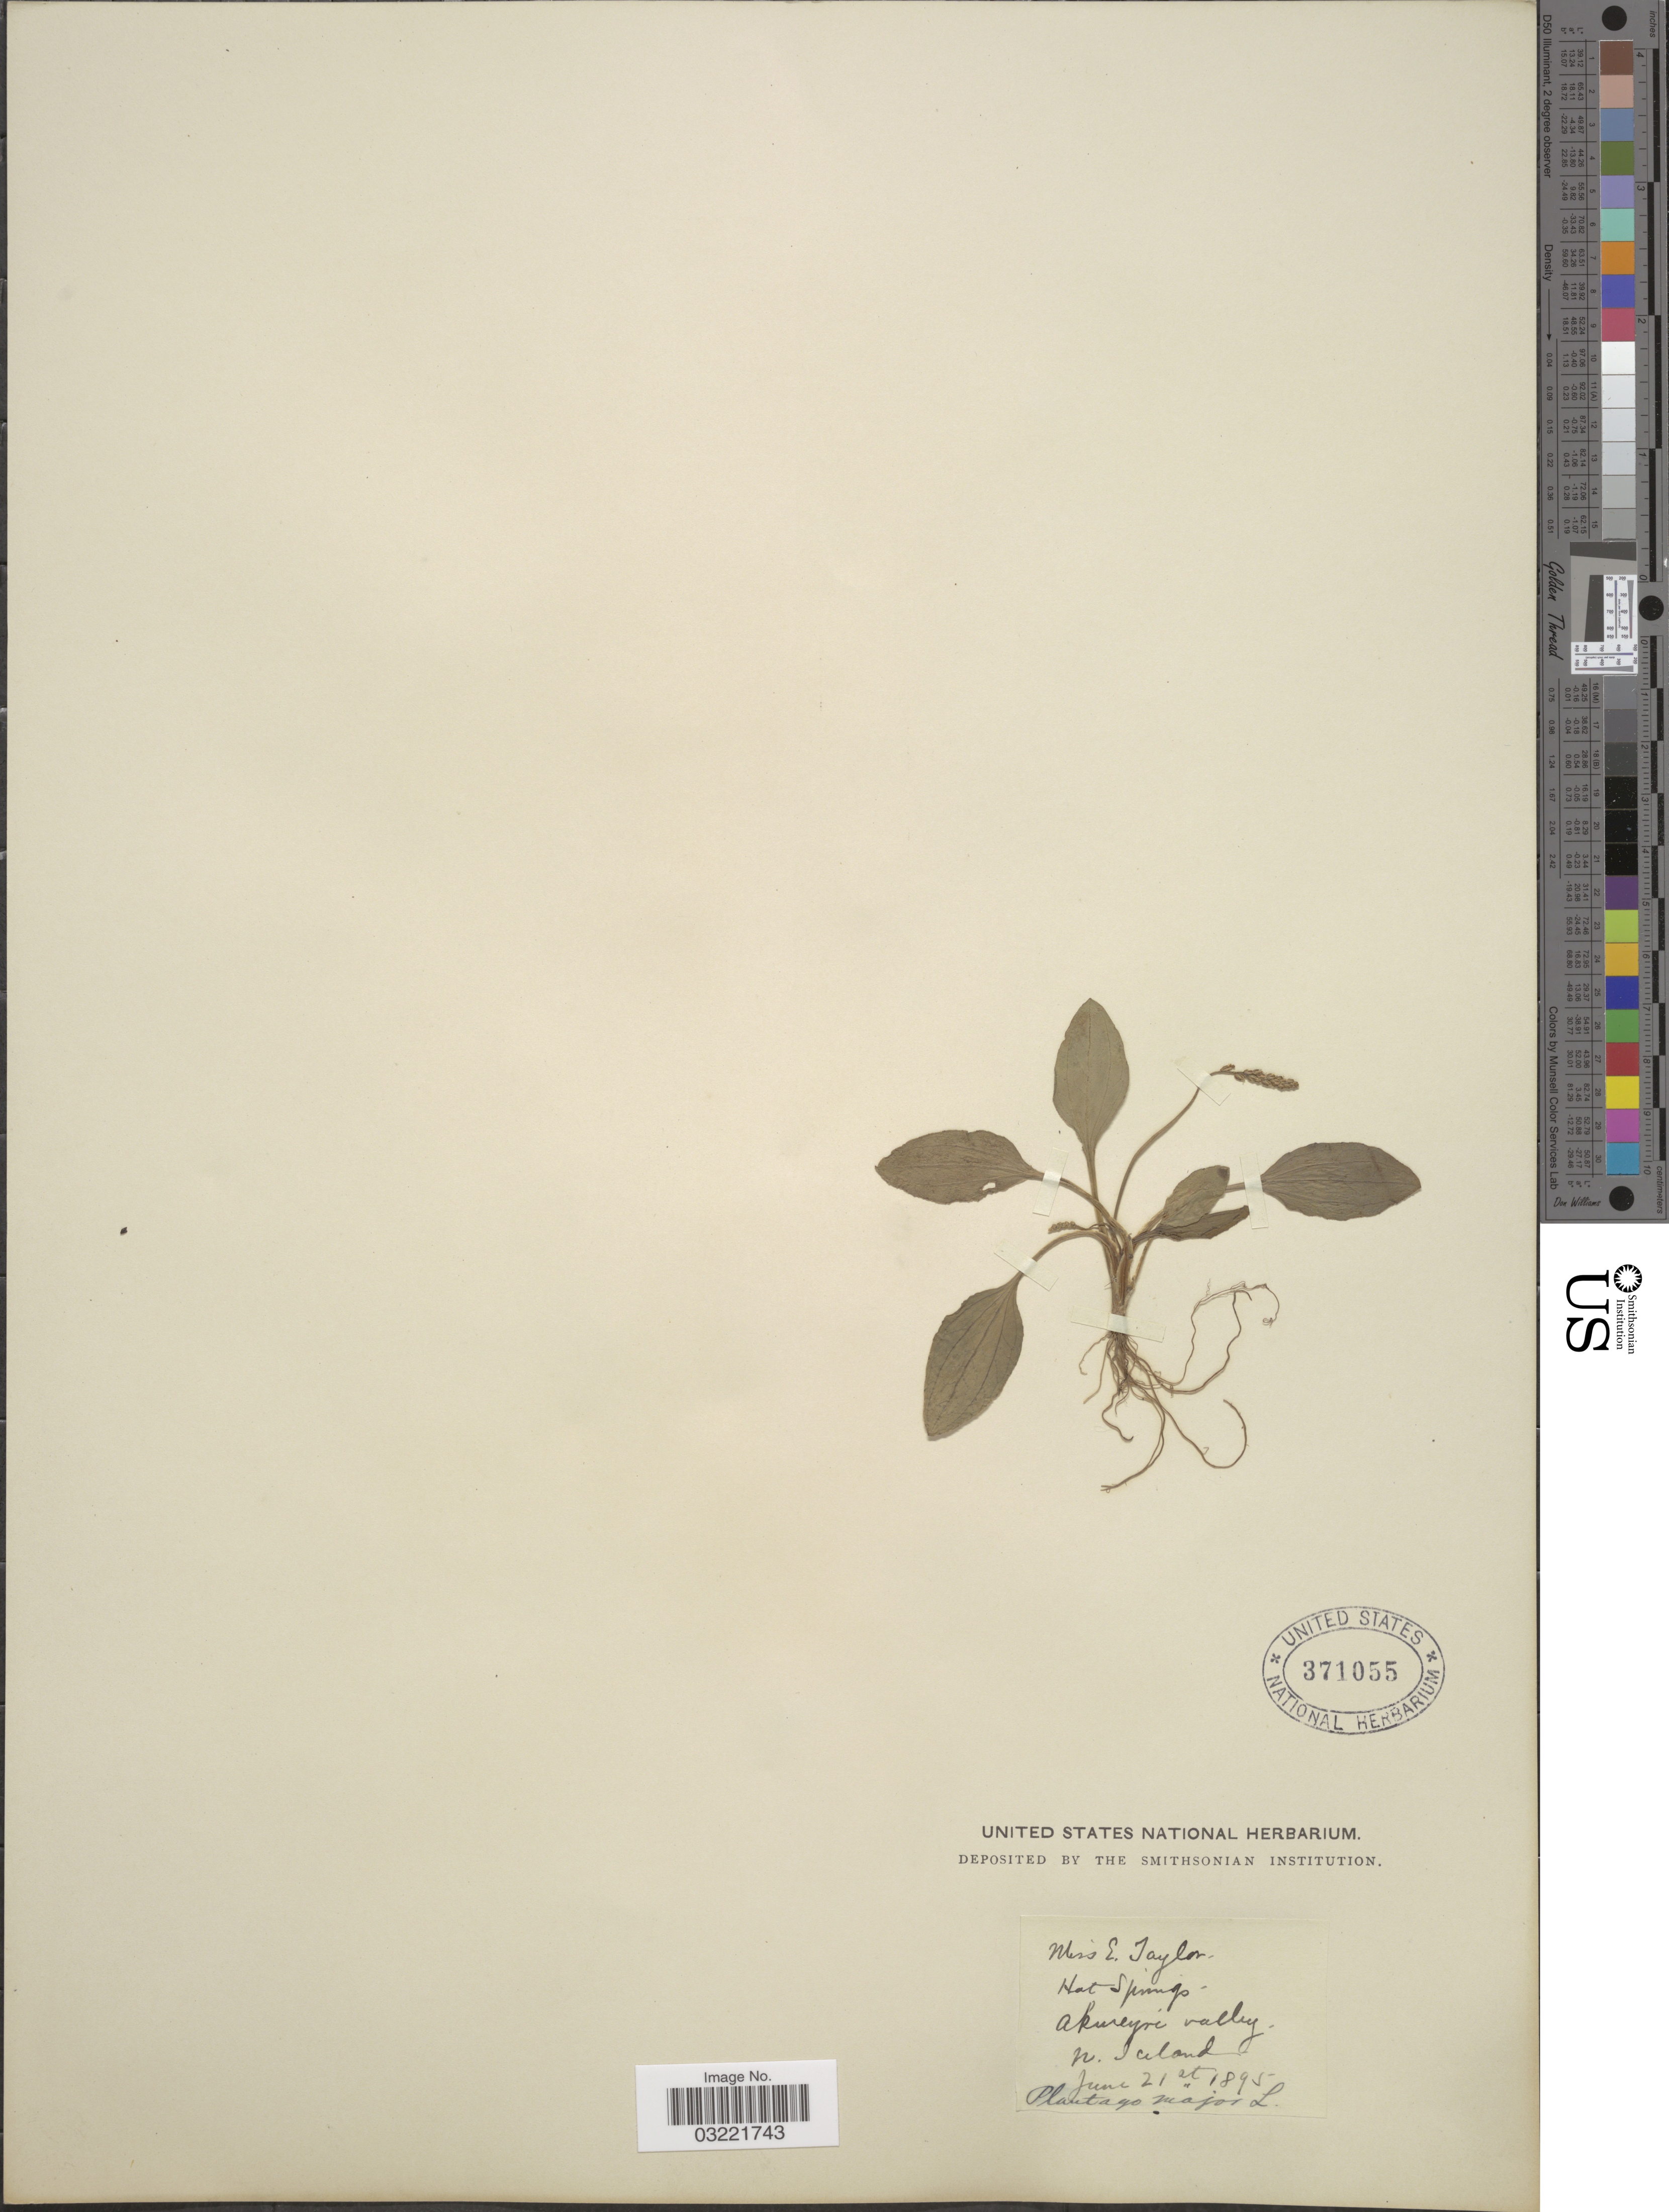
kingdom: Plantae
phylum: Tracheophyta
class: Magnoliopsida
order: Lamiales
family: Plantaginaceae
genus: Plantago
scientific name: Plantago major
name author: L.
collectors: E. Taylor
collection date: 1895-06-21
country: Iceland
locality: Hot Springs. N. Iceland.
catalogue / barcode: US 371055